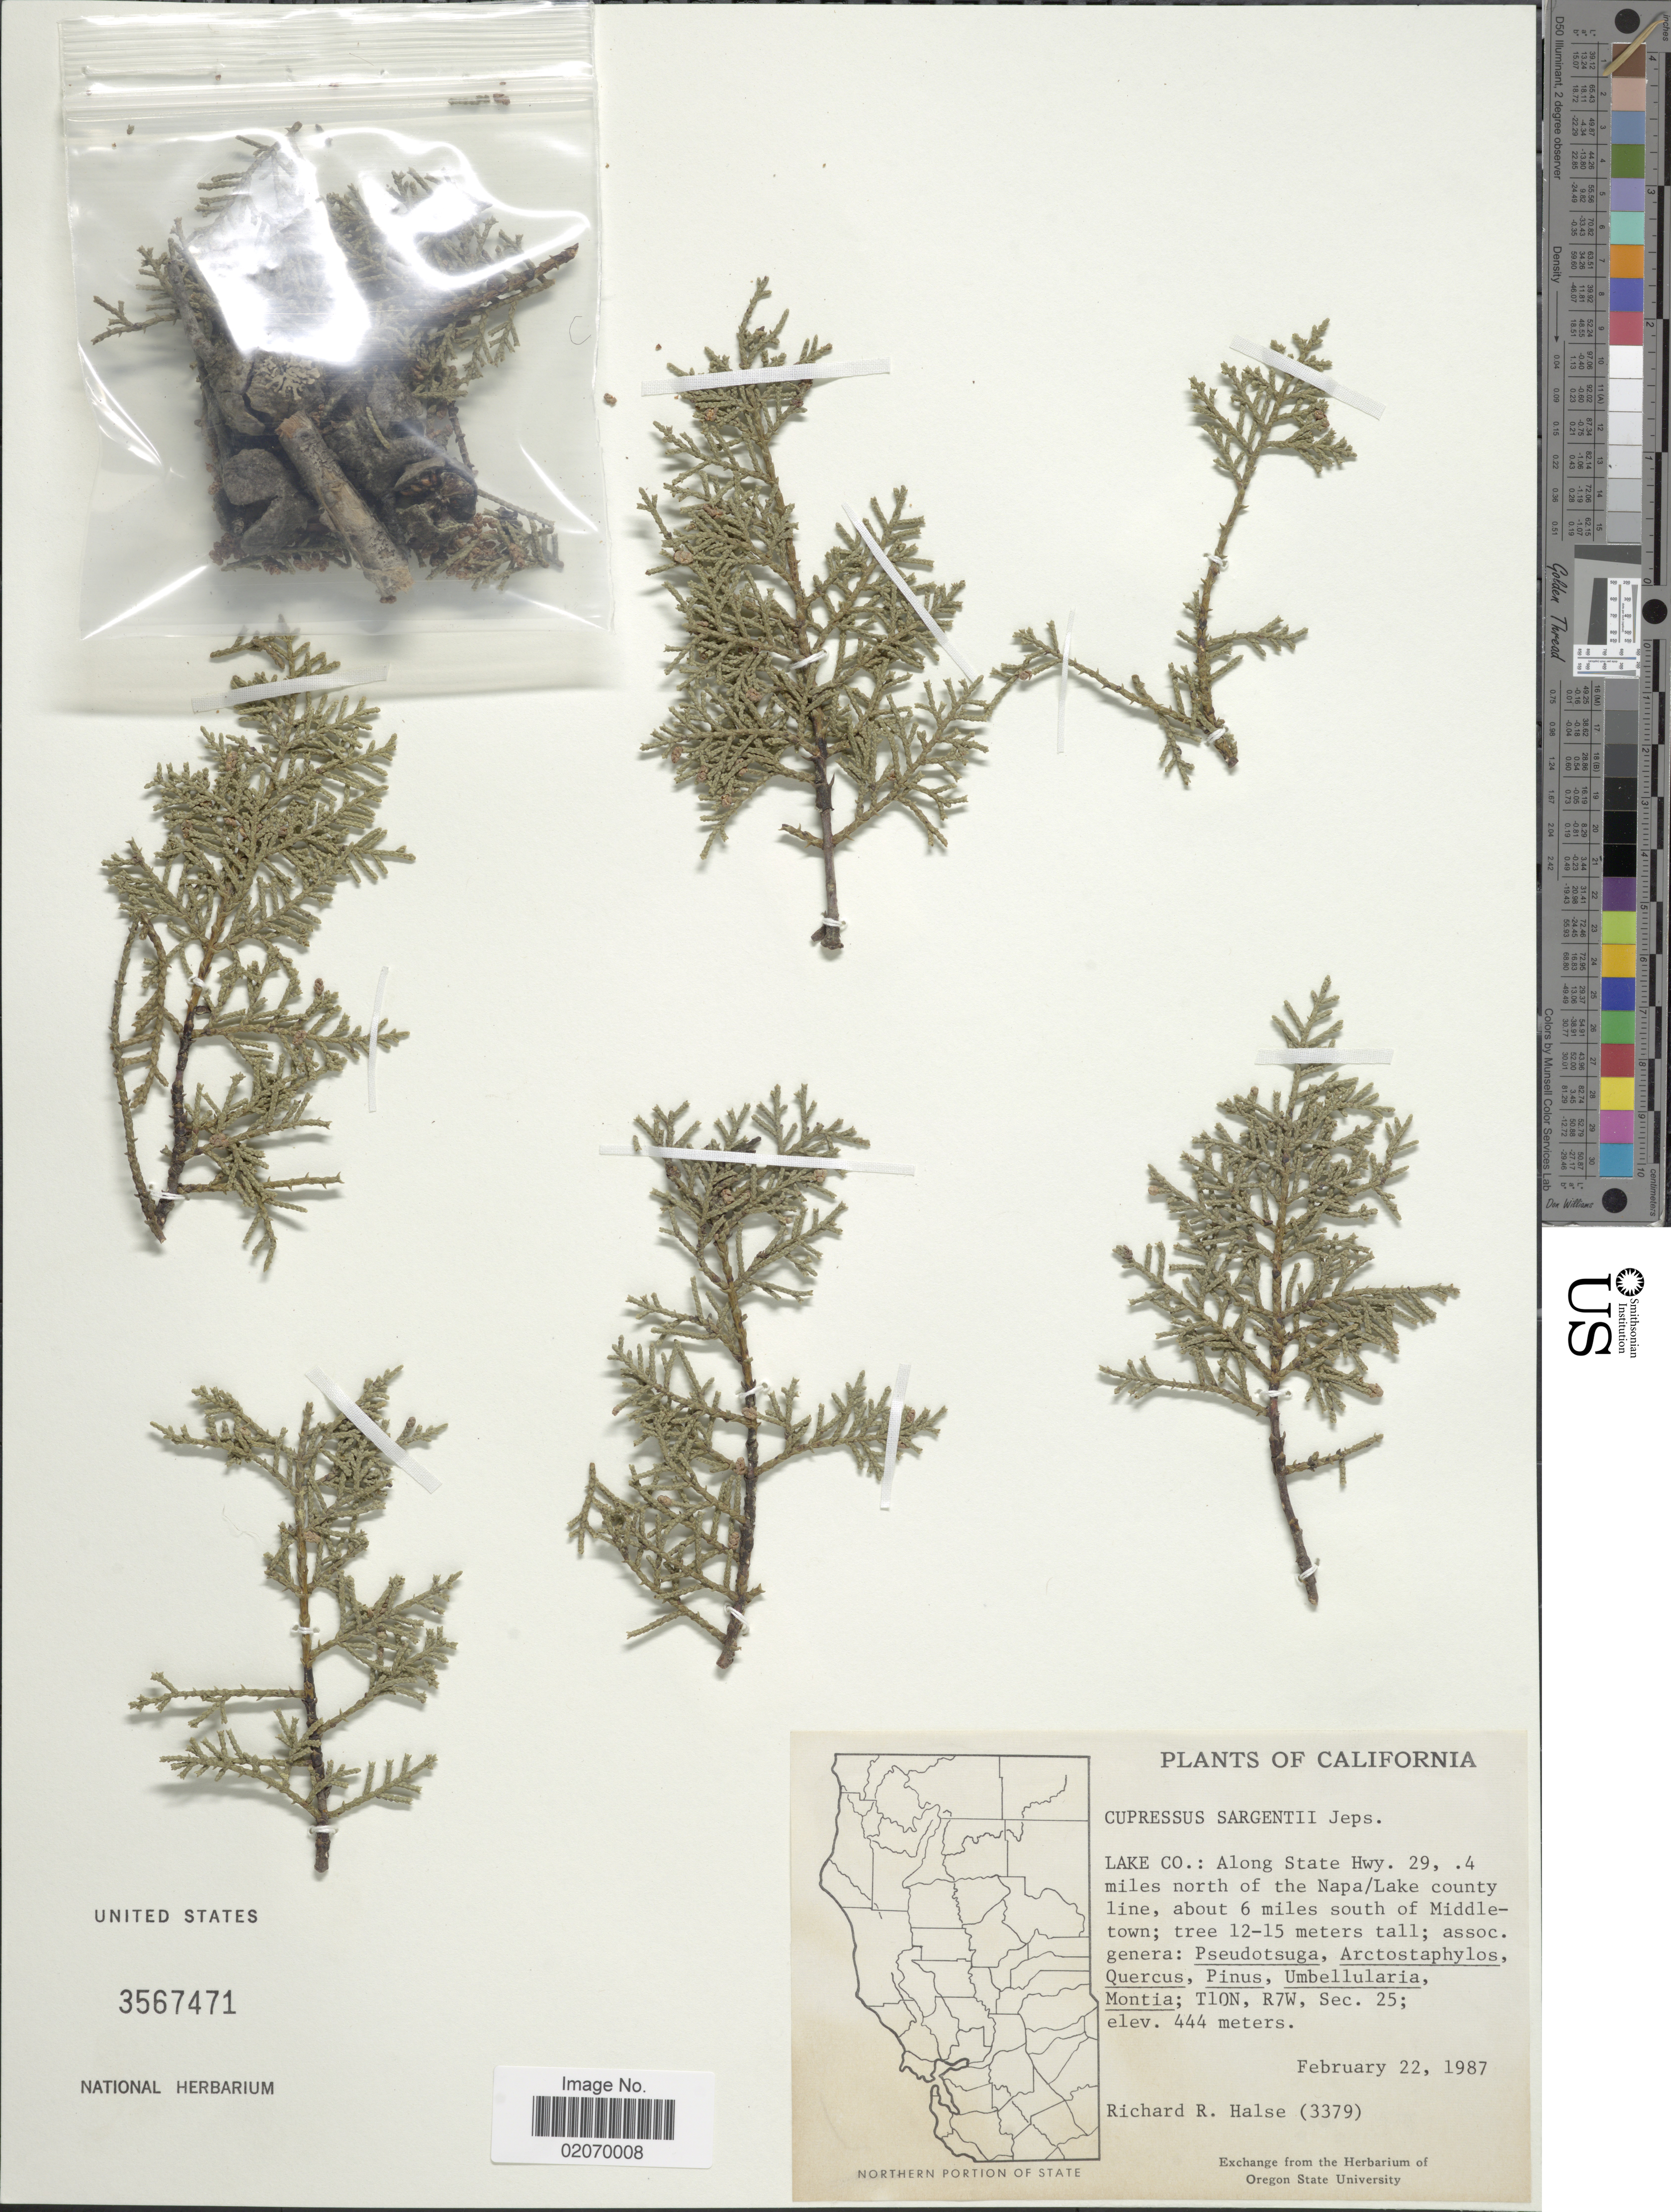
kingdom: Plantae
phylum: Tracheophyta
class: Pinopsida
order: Pinales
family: Cupressaceae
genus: Hesperocyparis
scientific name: Hesperocyparis sargentii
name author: (Jeps.) Bartel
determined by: (US) Smithsonian Institution - National Museum of Natural History - Department of Botany (UNITED STATES)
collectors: R. Halse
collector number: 3379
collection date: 1987-02-22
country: United States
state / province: California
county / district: Napa/Lake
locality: Lake Co, along State Hwy. 29, 4 miles north of the Napa/ Lake County line, about 6 miles south of Middletown, T10N, R7W, Sec 25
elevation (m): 444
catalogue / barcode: US 3567471